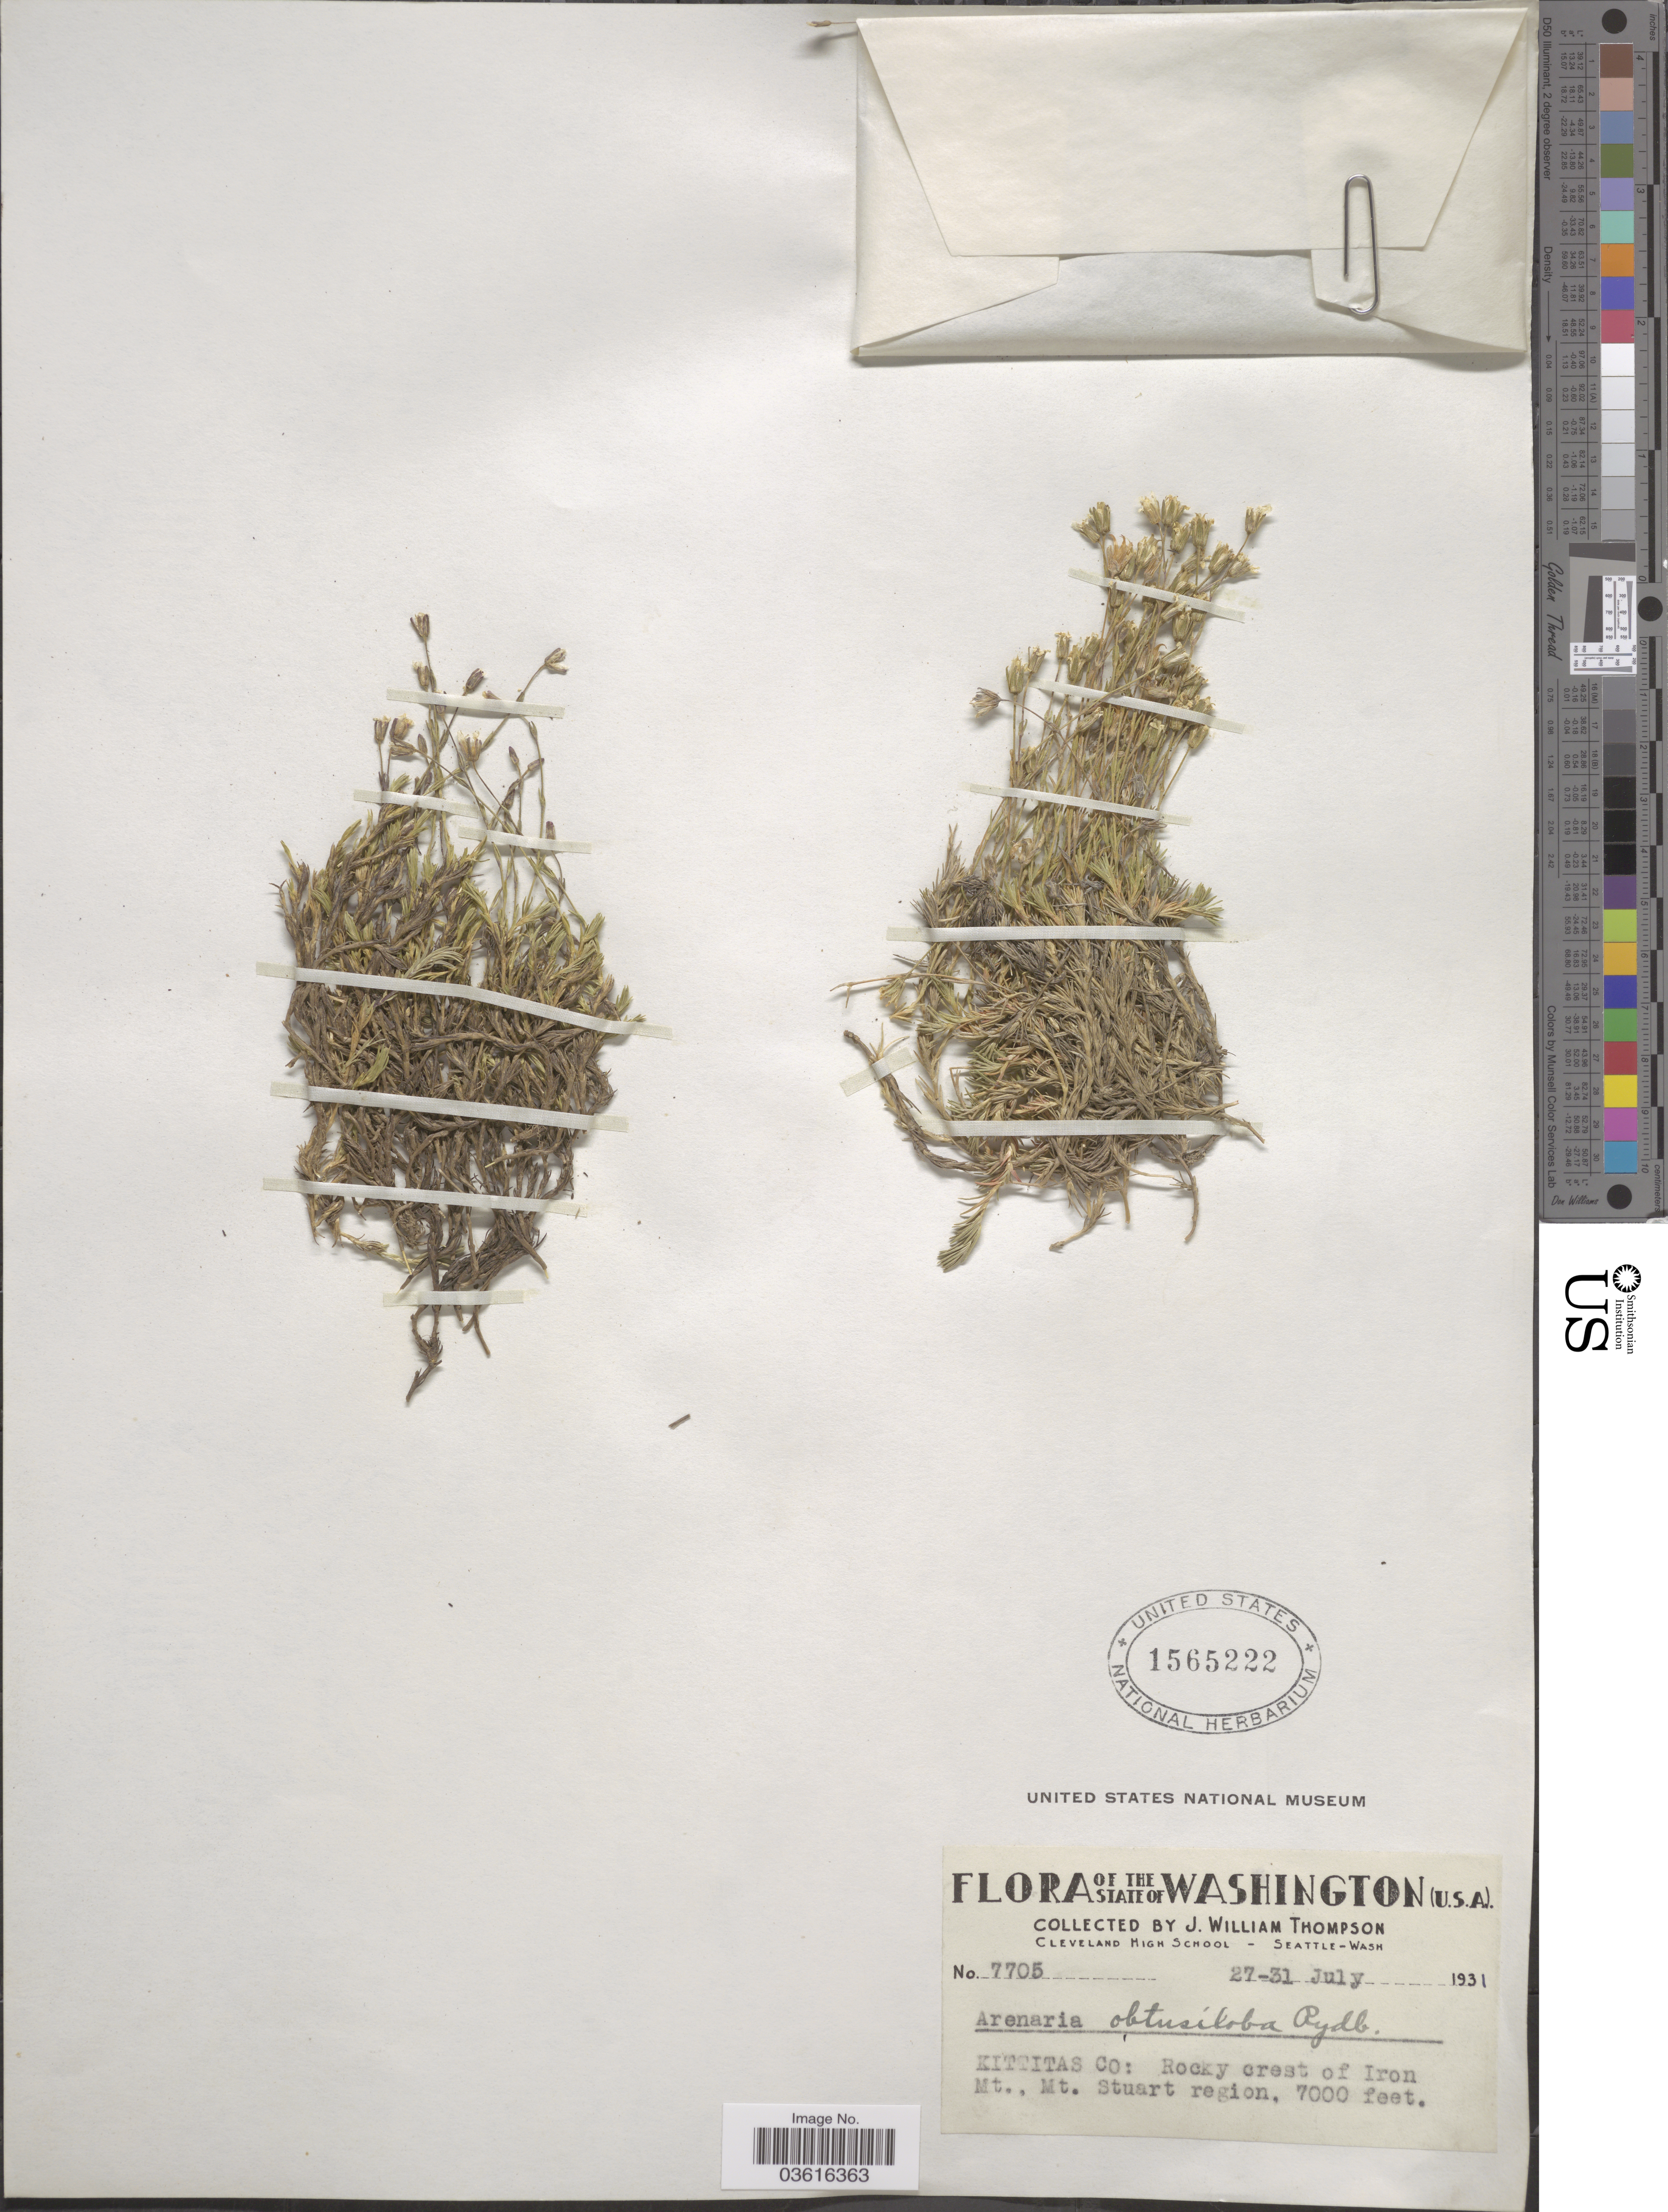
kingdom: Plantae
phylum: Tracheophyta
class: Magnoliopsida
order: Caryophyllales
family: Caryophyllaceae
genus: Cherleria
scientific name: Cherleria obtusiloba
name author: (Rydb.) A.J. Moore & Dillenb.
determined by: Strong, M. T., (US), Smithsonian Institution - National Museum of Natural History (UNITED STATES)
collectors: J. W. Thompson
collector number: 7705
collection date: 1931-07-27/1931-07-31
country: United States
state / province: Washington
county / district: Kittitas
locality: Kittitas Co: Rocky crest of Iron Mt., Mt. Stuart region.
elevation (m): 2134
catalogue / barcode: US 1565222